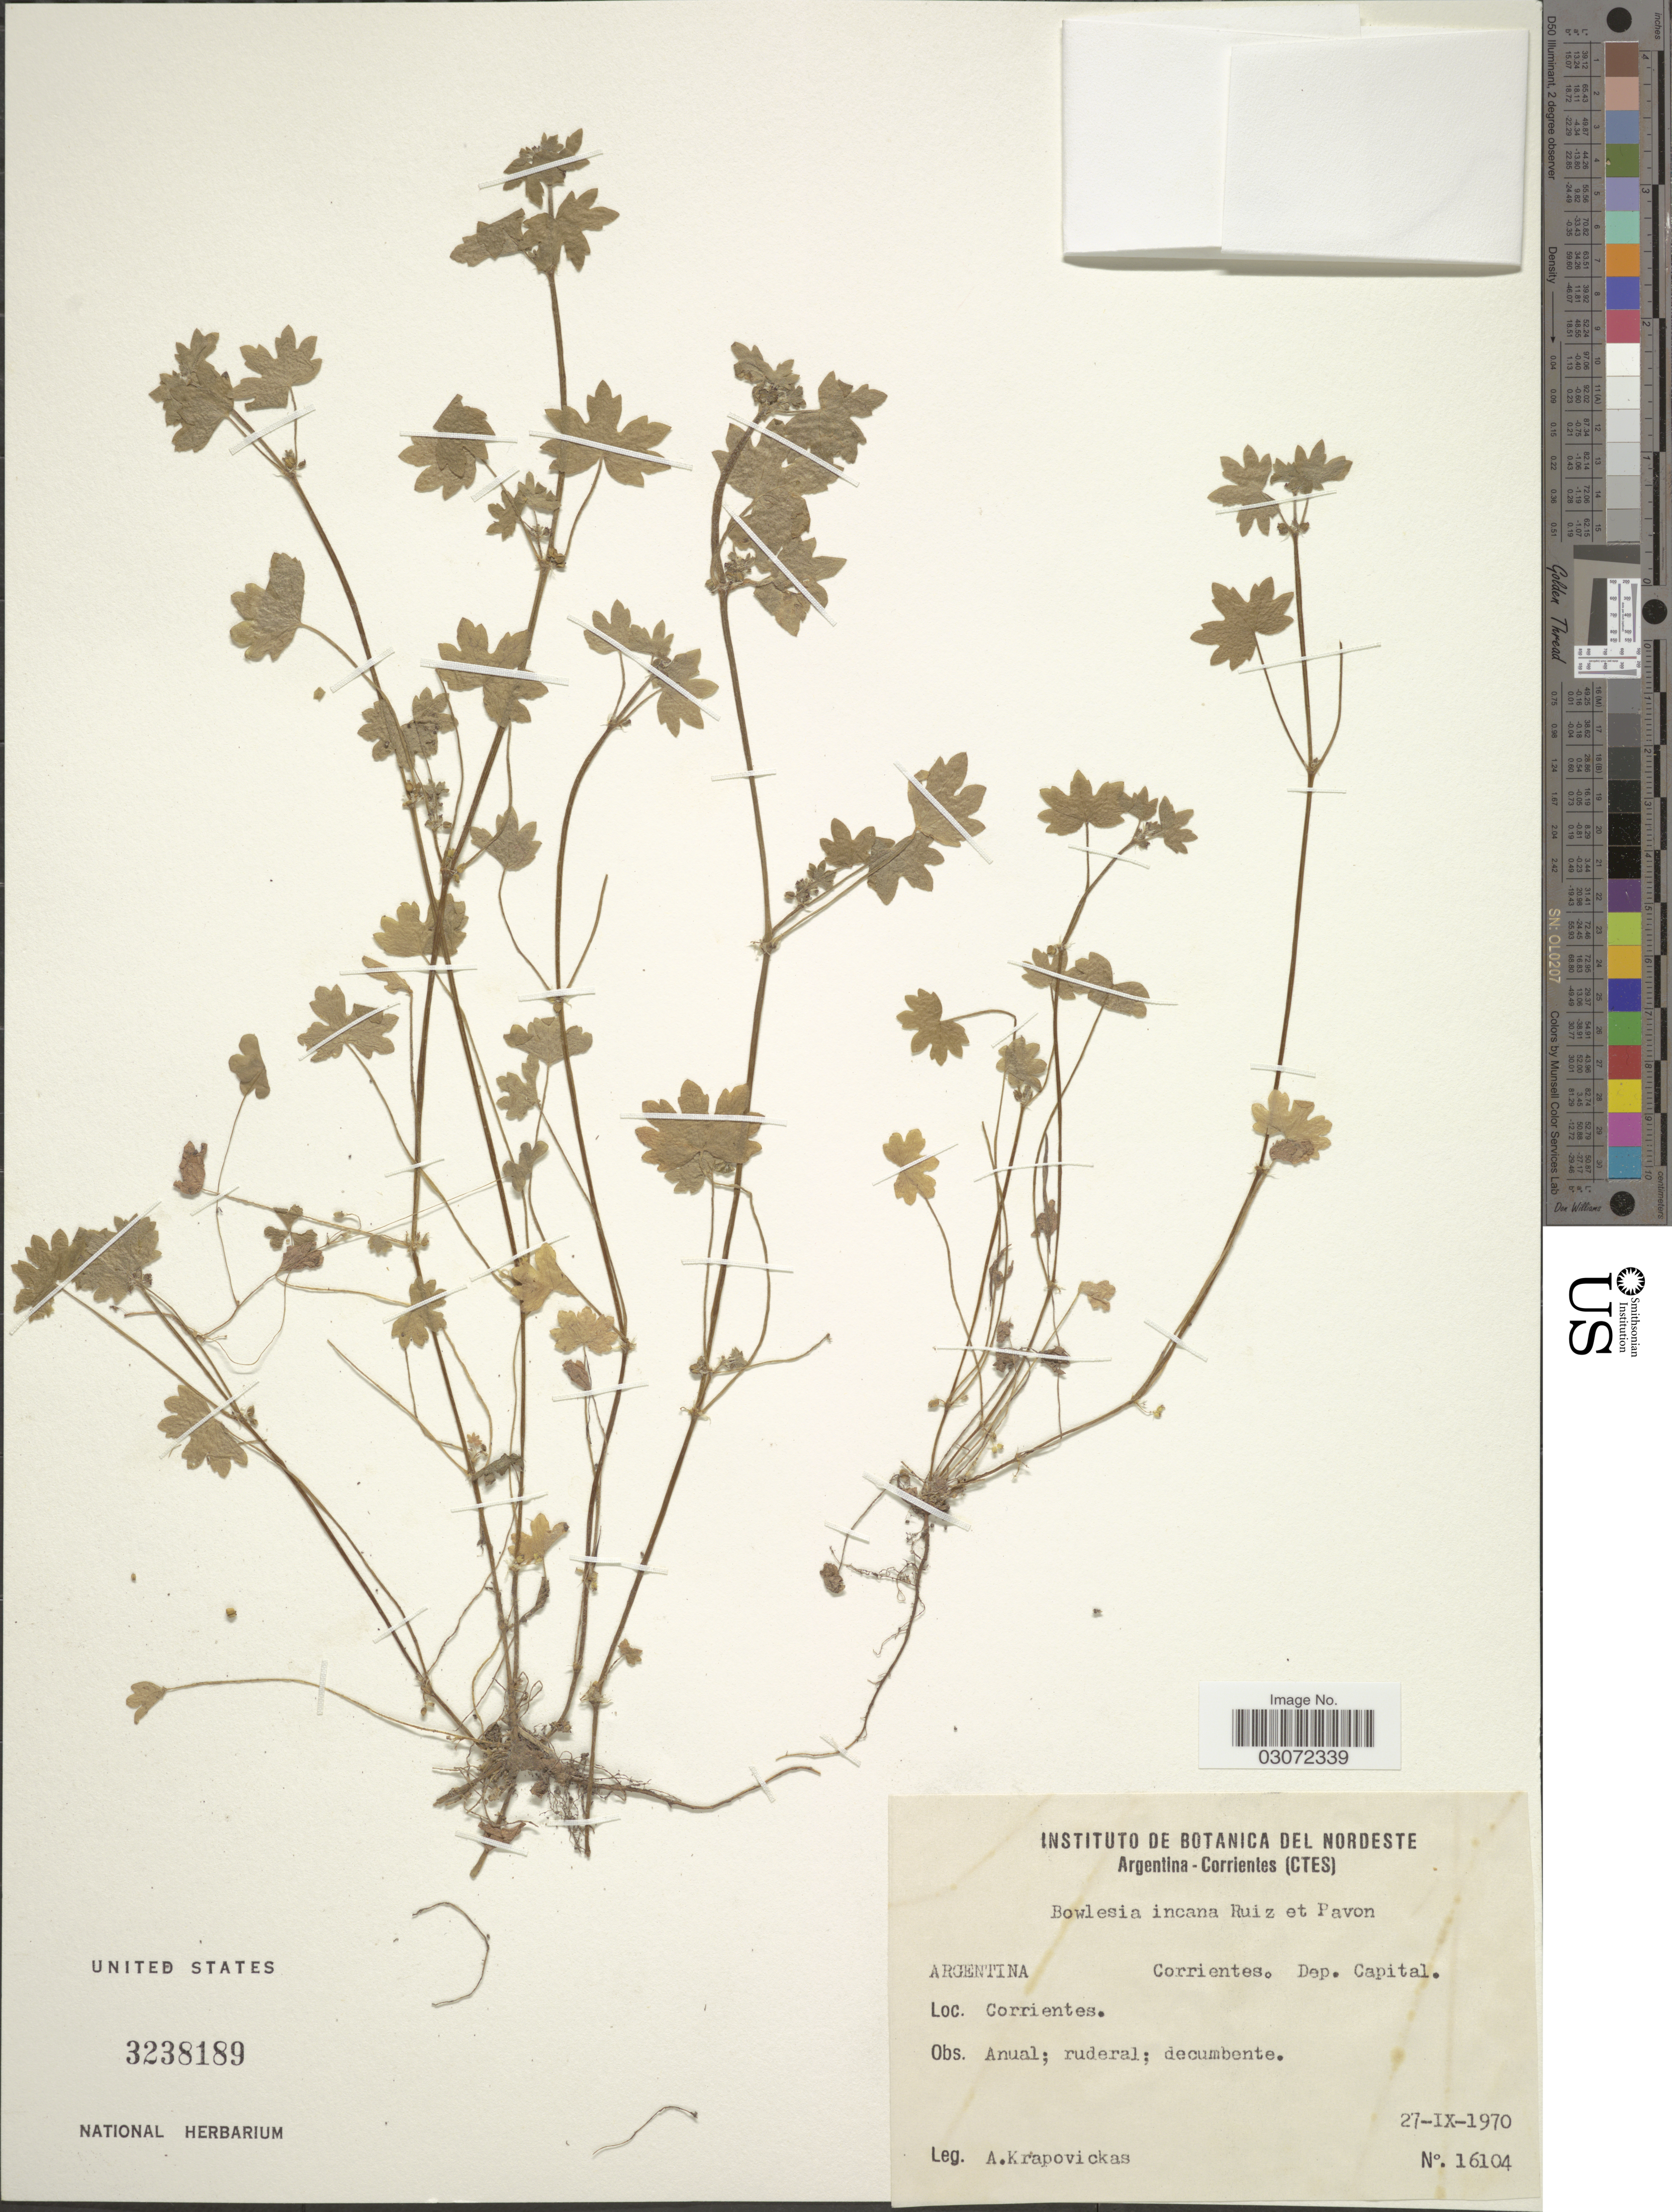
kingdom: Plantae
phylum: Tracheophyta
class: Magnoliopsida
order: Apiales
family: Apiaceae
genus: Bowlesia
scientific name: Bowlesia incana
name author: Ruiz & Pav.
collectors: A. Krapovickas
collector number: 16104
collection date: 1970-09-27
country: Argentina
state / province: Corrientes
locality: Dep. Capital. Corrientes.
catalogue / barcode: US 3238189